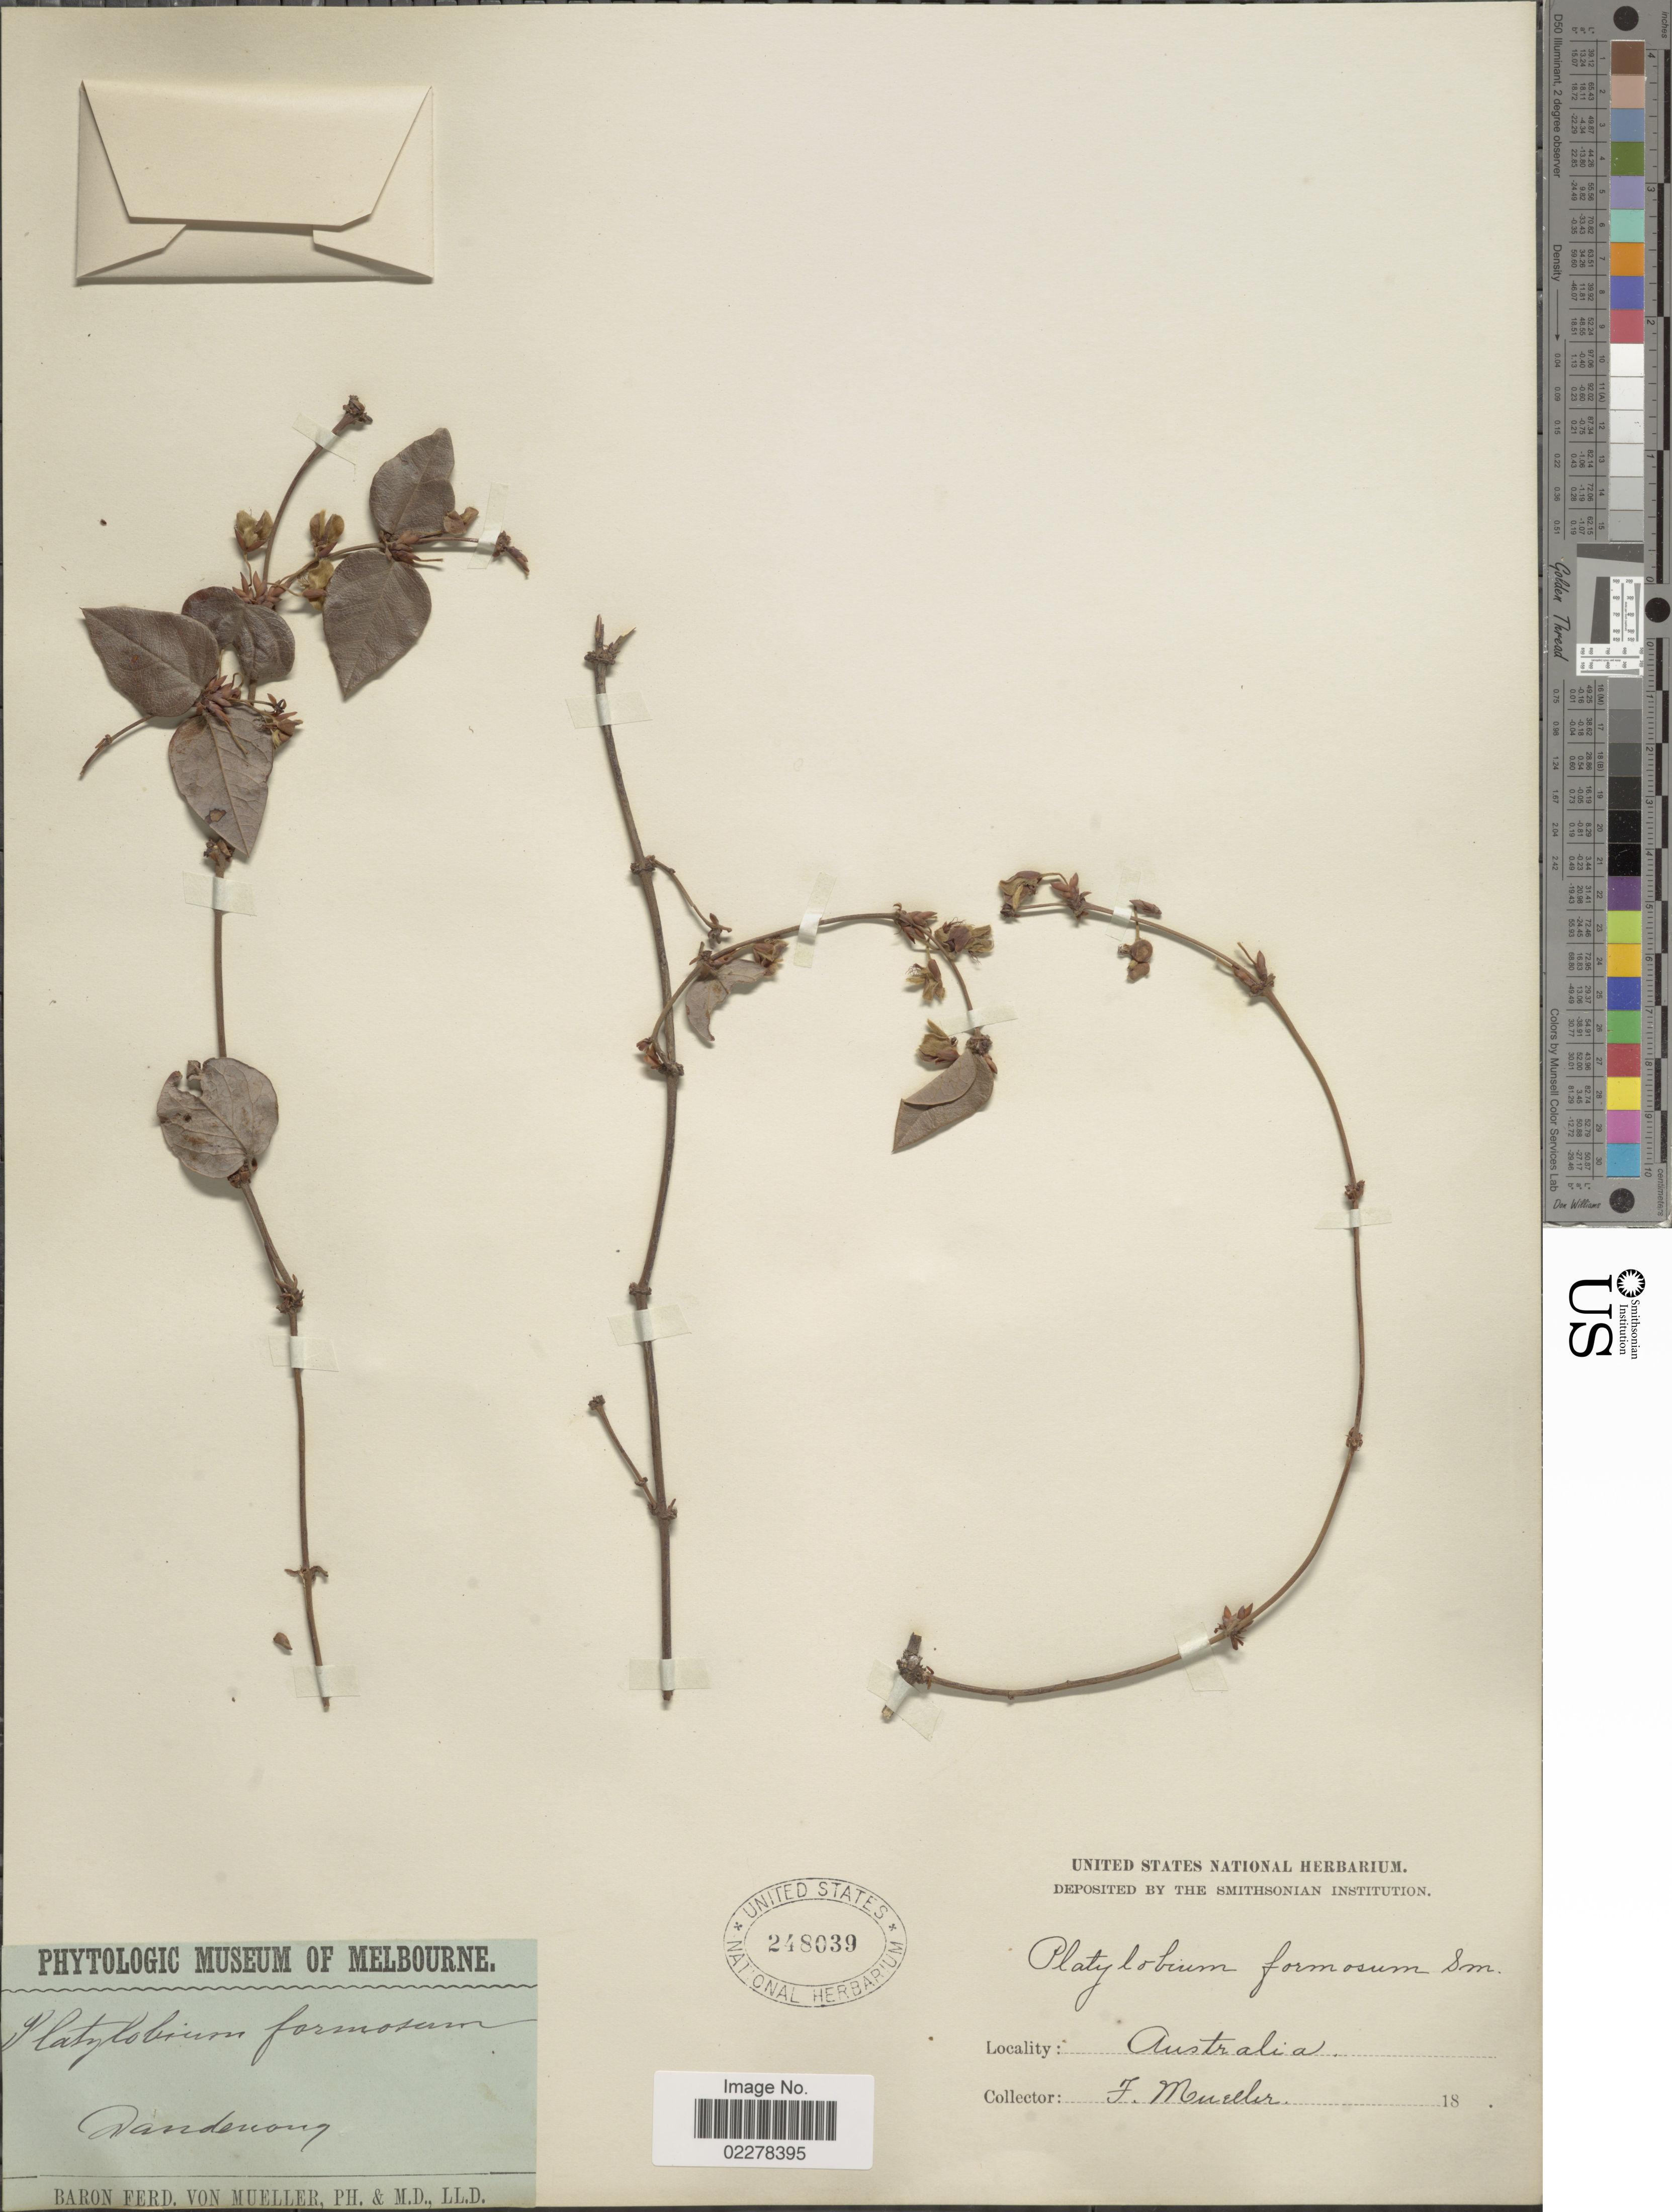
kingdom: Plantae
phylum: Tracheophyta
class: Magnoliopsida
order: Fabales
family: Fabaceae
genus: Platylobium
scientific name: Platylobium formosum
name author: Sm.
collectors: F. von Mueller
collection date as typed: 18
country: Australia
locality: Danderong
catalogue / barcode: US 248039